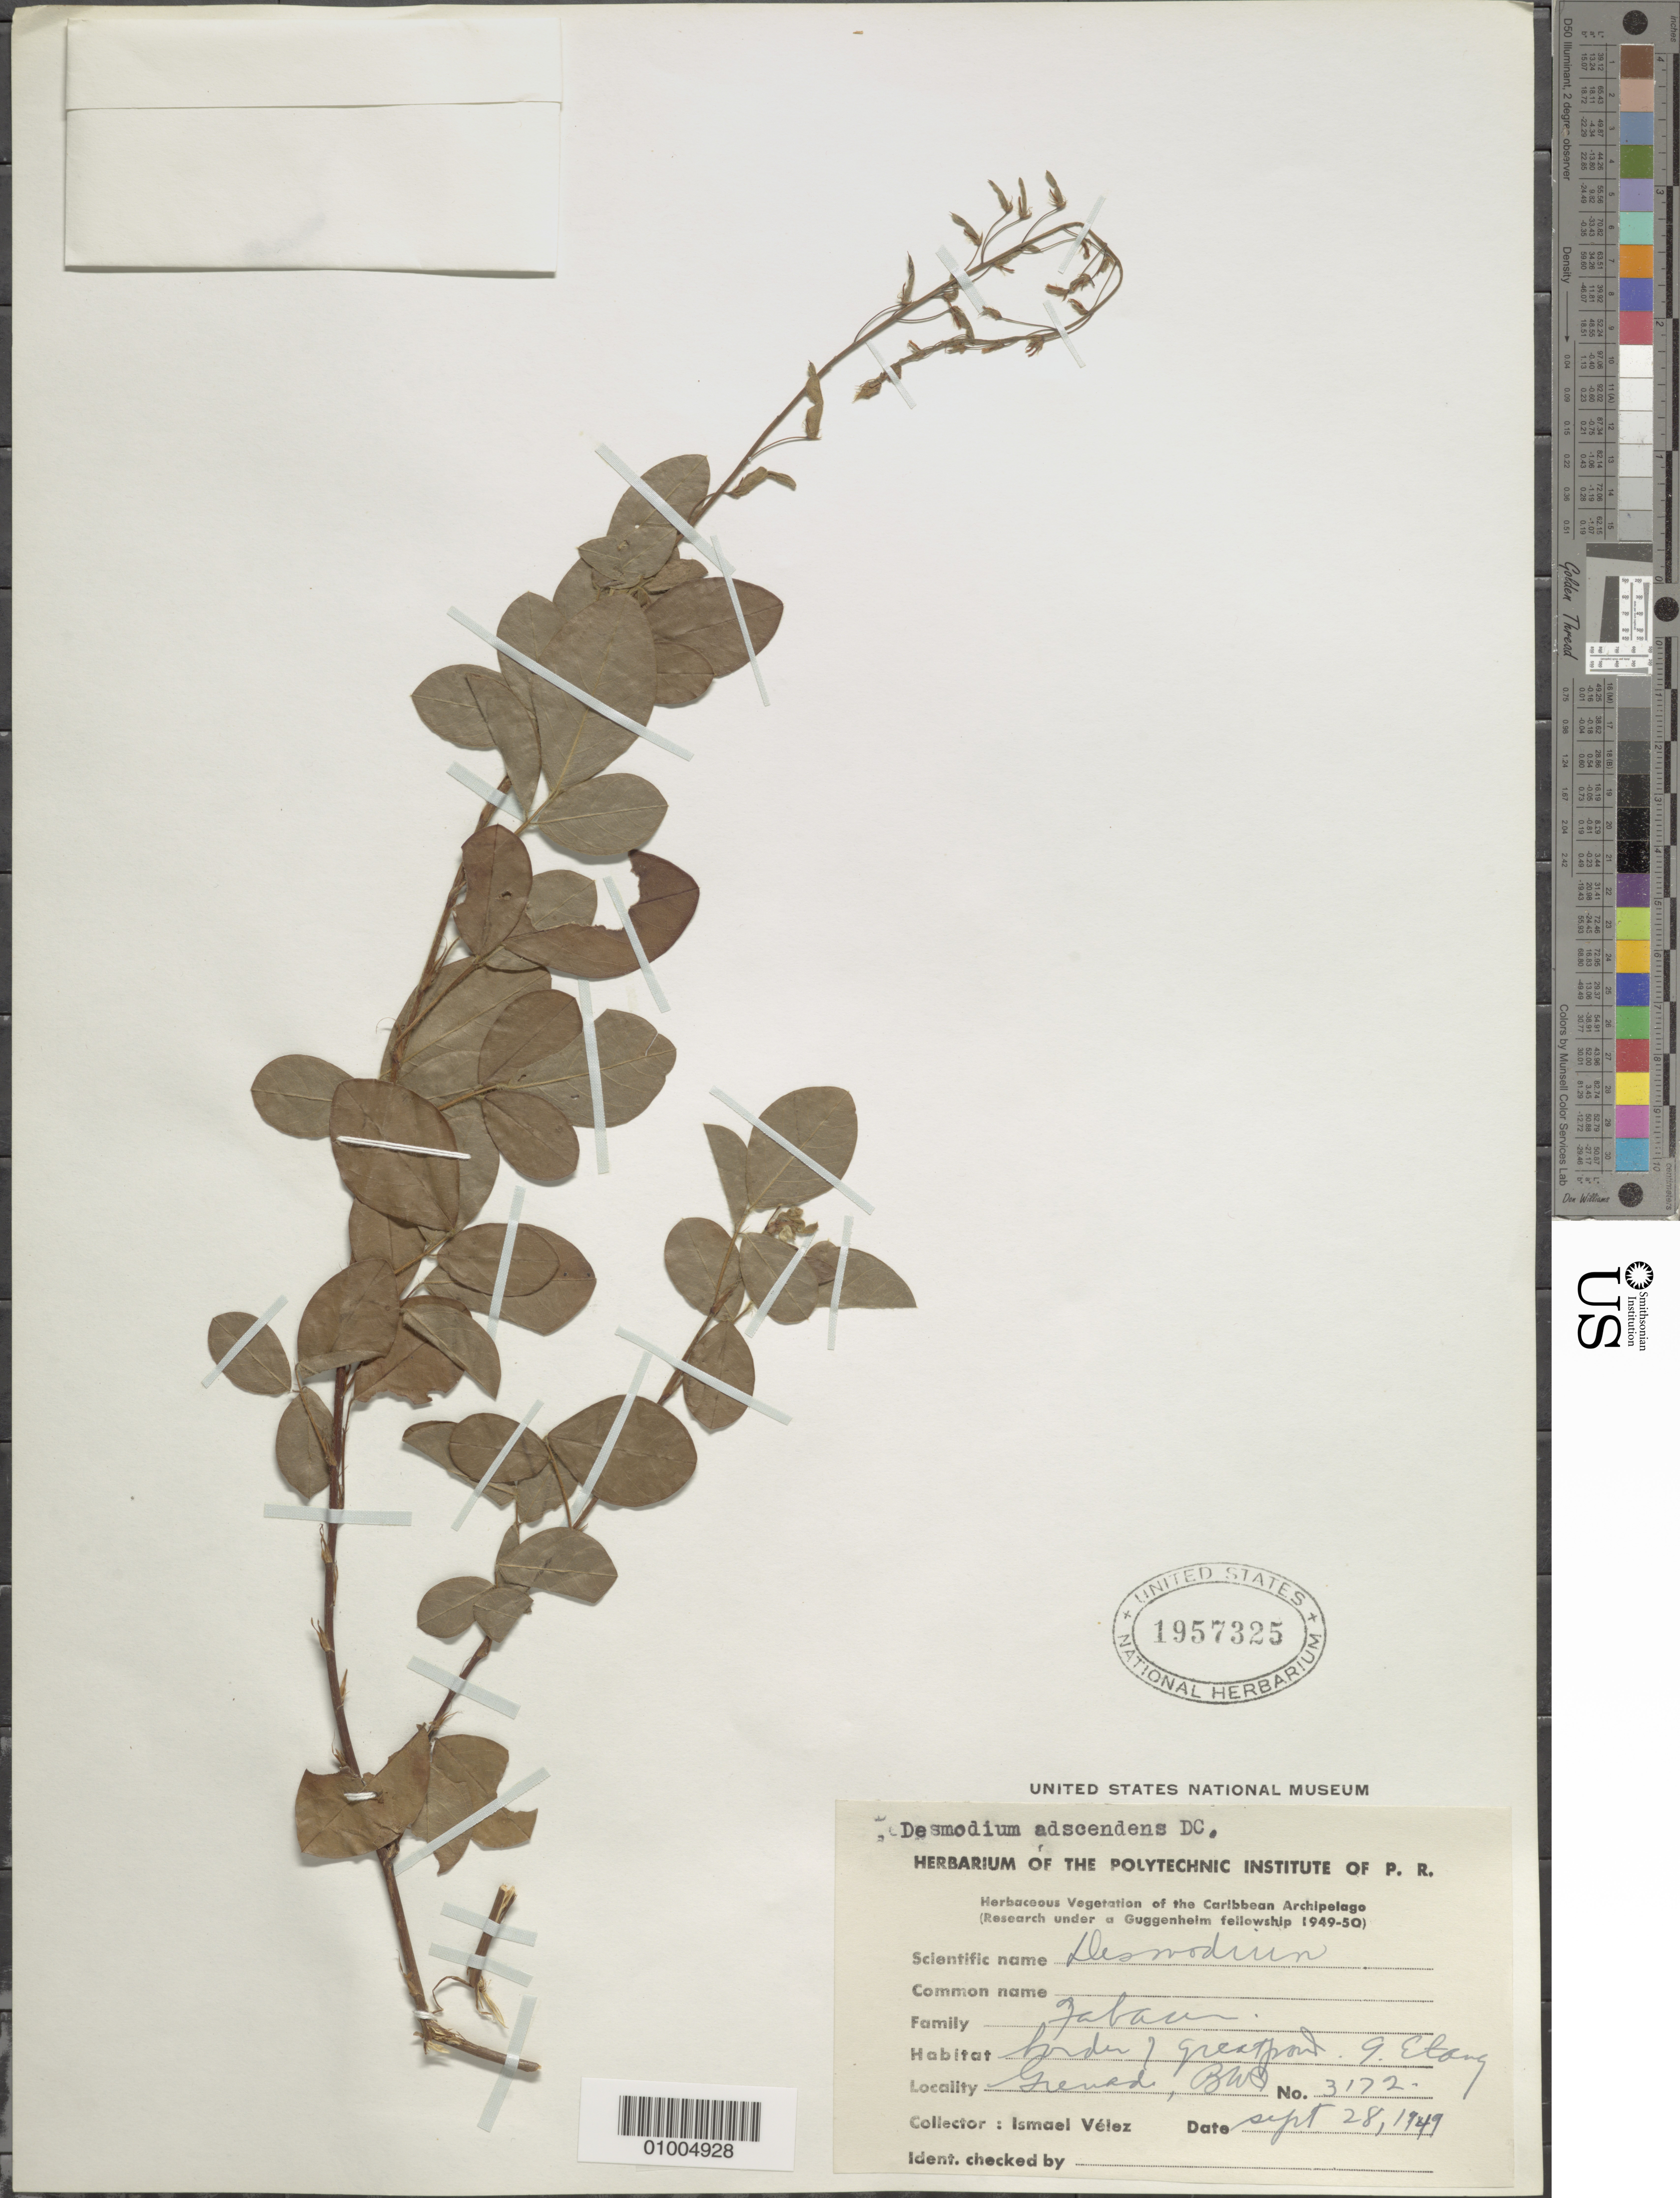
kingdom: Plantae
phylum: Tracheophyta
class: Magnoliopsida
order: Fabales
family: Fabaceae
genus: Grona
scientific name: Grona adscendens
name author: (Sw.) H. Ohashi & K. Ohashi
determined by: Strong, Mark T., (BOT), Smithsonian Institution - National Museum of Natural History (UNITED STATES)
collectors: I. Velez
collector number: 3172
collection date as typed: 28 Sep 1949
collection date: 1949-09-28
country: Grenada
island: Grenada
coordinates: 0 N, 0 E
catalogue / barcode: US 1957325